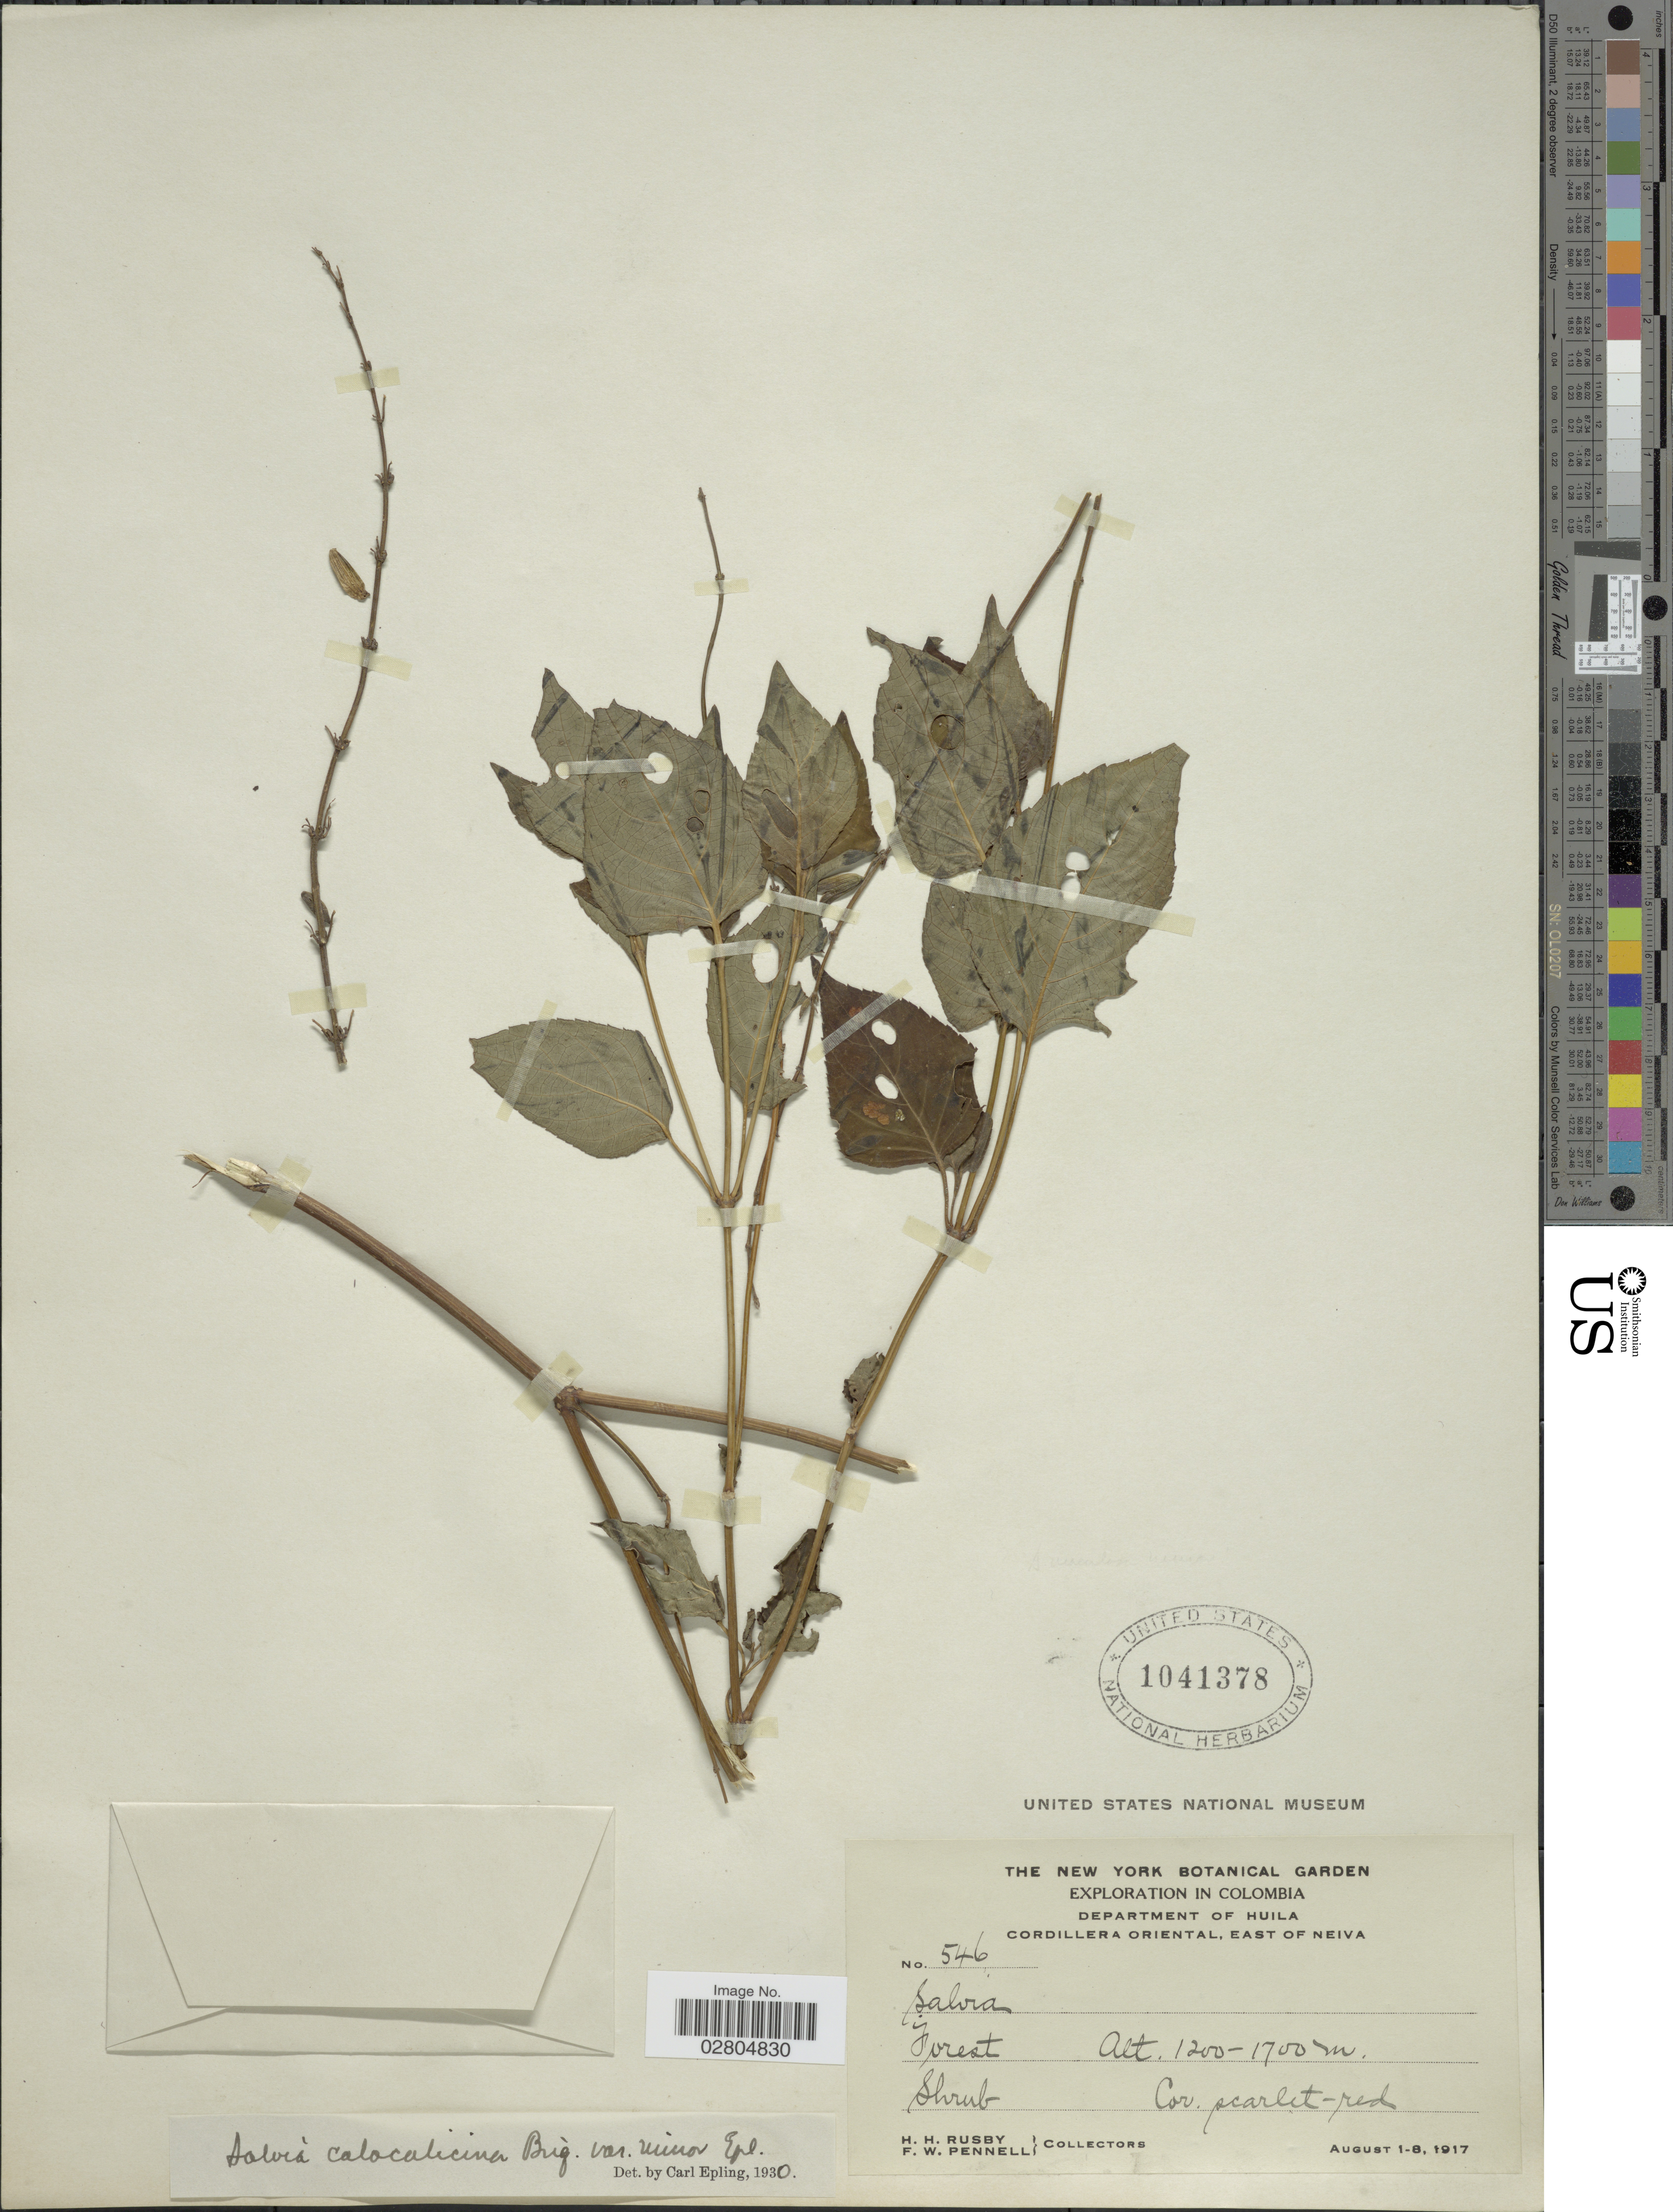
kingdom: Plantae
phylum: Tracheophyta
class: Magnoliopsida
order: Lamiales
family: Lamiaceae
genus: Salvia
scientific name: Salvia pauciserrata subsp. pauciserrata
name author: Benth.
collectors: H. H. Rusby & F. W. Pennell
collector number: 546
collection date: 1917-08-01/1917-08-08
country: Colombia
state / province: Huila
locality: Department of Huila. Cordillera Oriental, East of Neiva.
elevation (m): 1200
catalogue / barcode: US 1041378